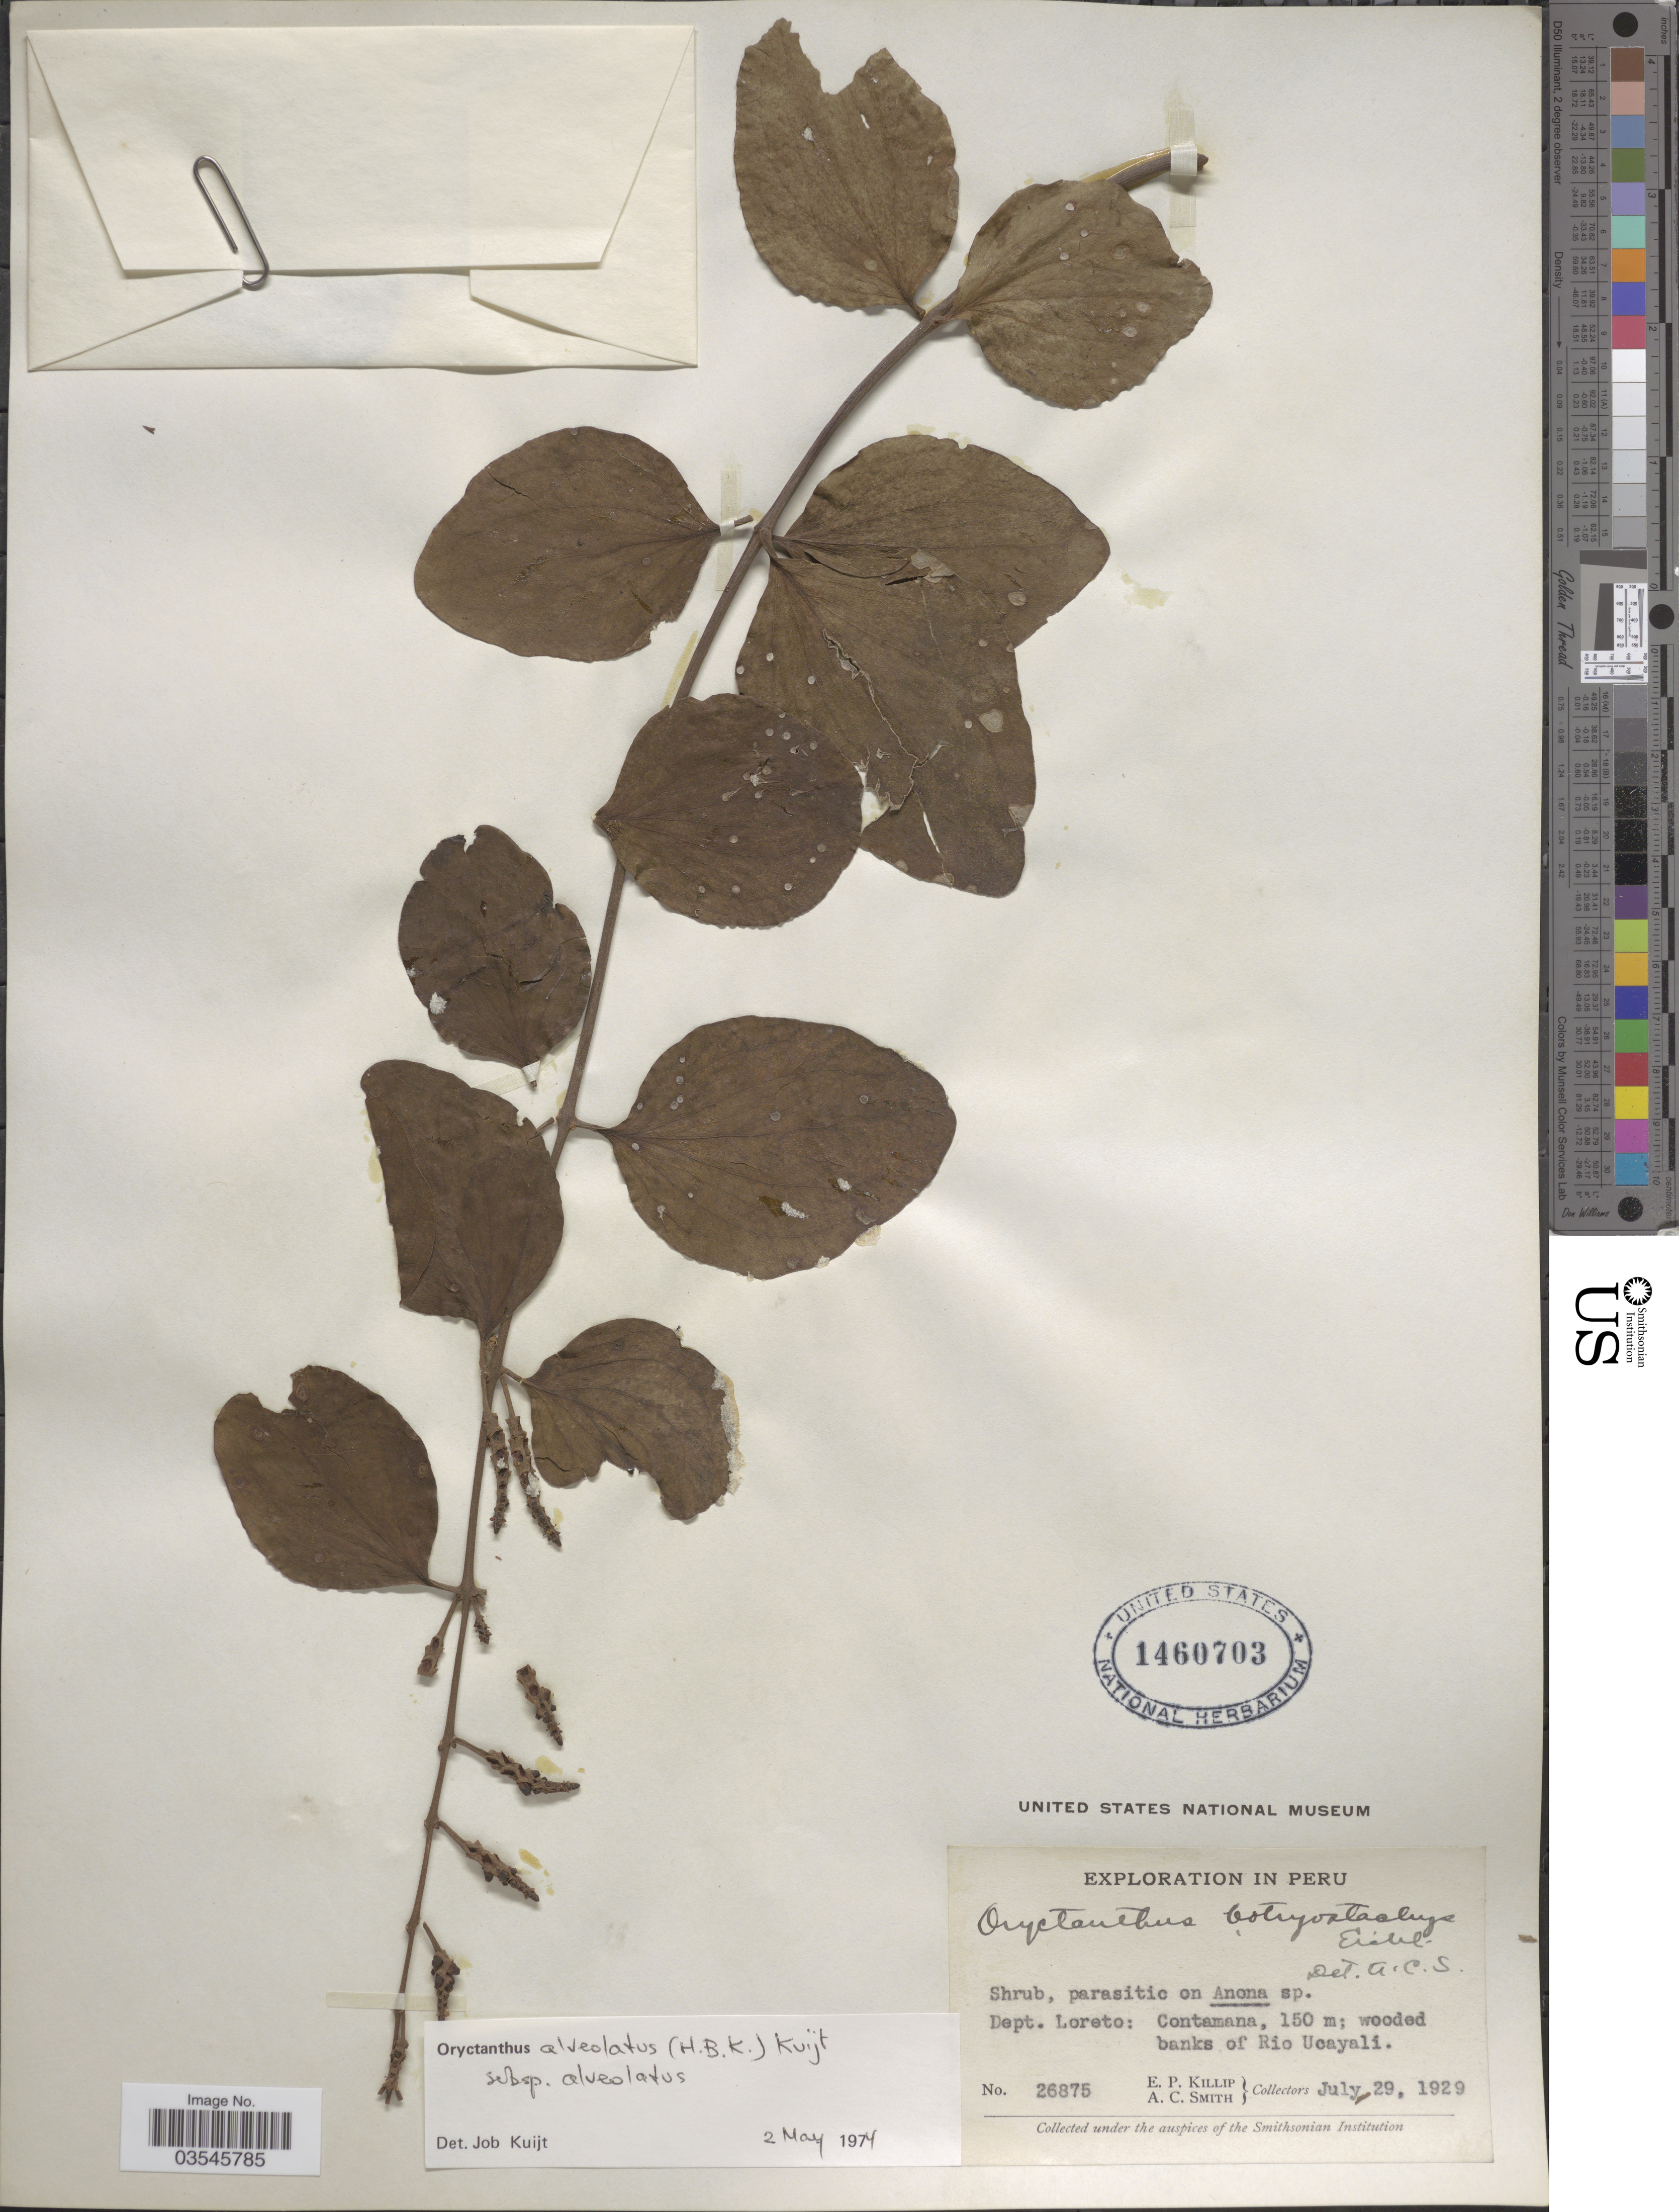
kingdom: Plantae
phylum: Tracheophyta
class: Magnoliopsida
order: Santalales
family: Loranthaceae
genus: Oryctanthus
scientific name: Oryctanthus alveolatus subsp. alveolatus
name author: (Kunth) Kuijt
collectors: E. P. Killip & A. C. Smith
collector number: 26875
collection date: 1929-07-29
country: Peru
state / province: Loreto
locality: Dept. Loreto: Contamana, wooded banks of Rio Ucayali.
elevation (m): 150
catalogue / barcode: US 1460703